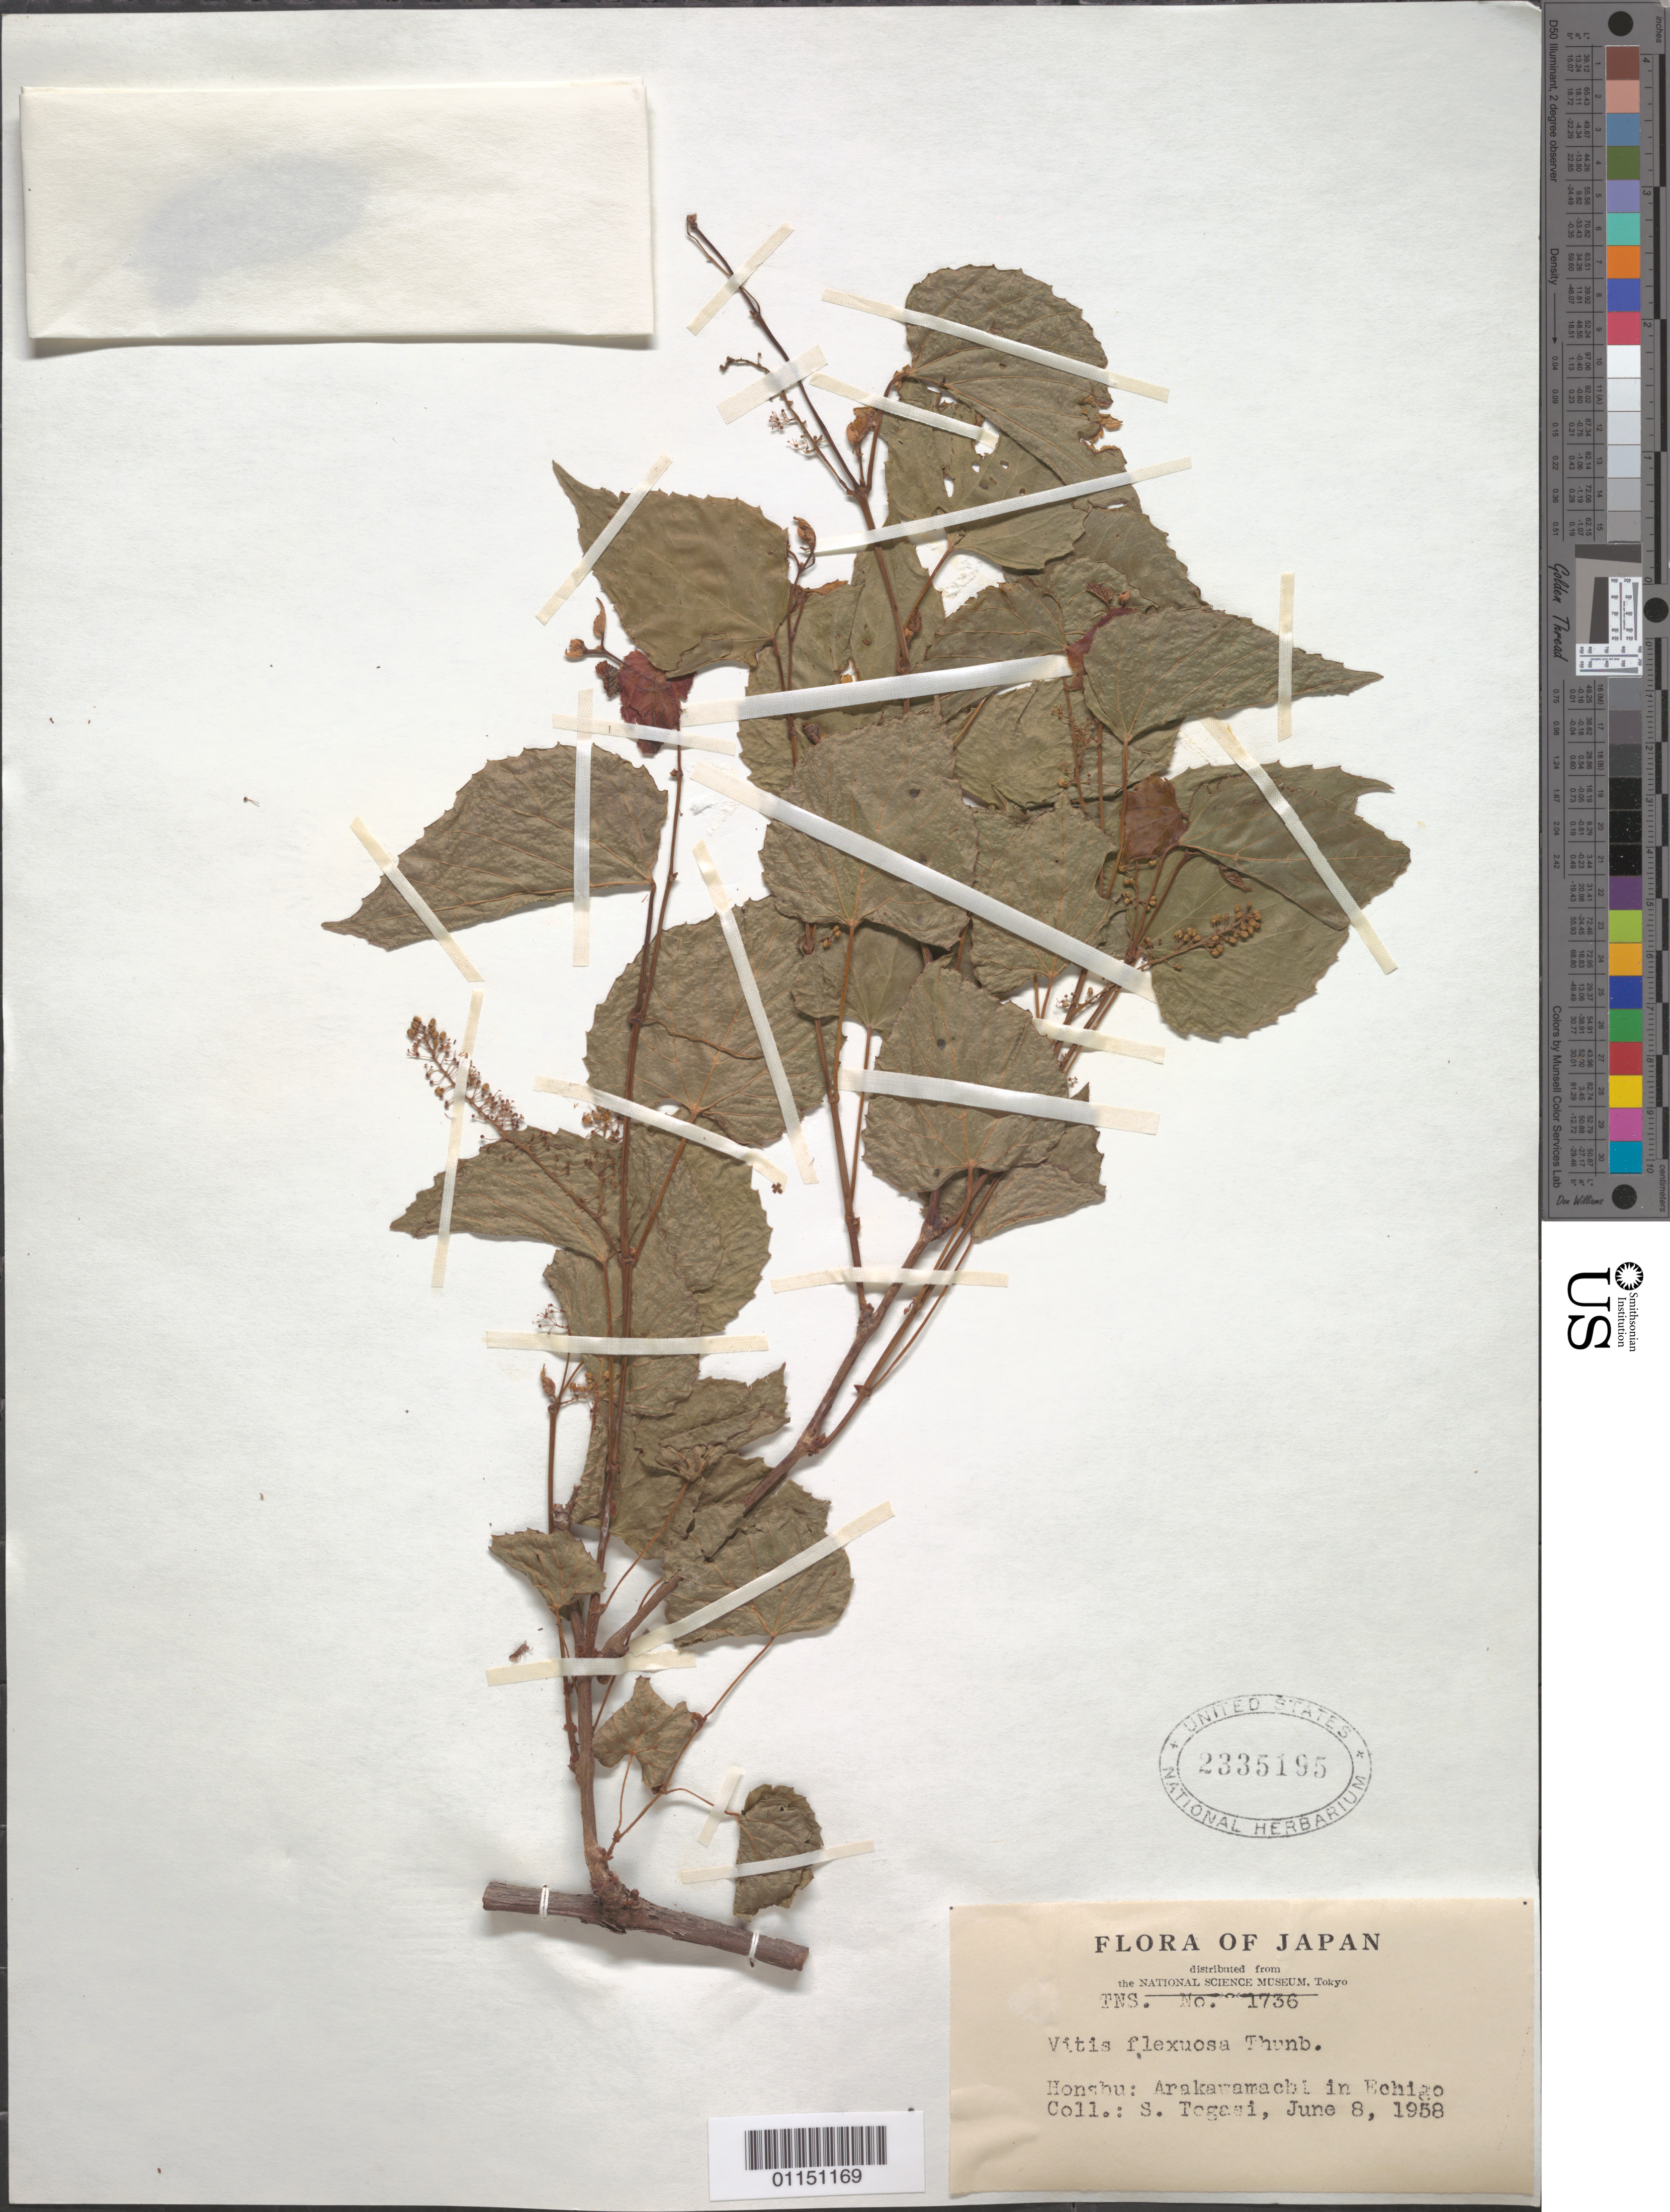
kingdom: Plantae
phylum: Tracheophyta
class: Magnoliopsida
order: Vitales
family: Vitaceae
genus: Vitis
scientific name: Vitis flexuosa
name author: Thunb.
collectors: S. Togasi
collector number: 1736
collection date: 1958-06-08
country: Japan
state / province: Niigata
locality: Arakawamachi in Echigo.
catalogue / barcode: US 2335195